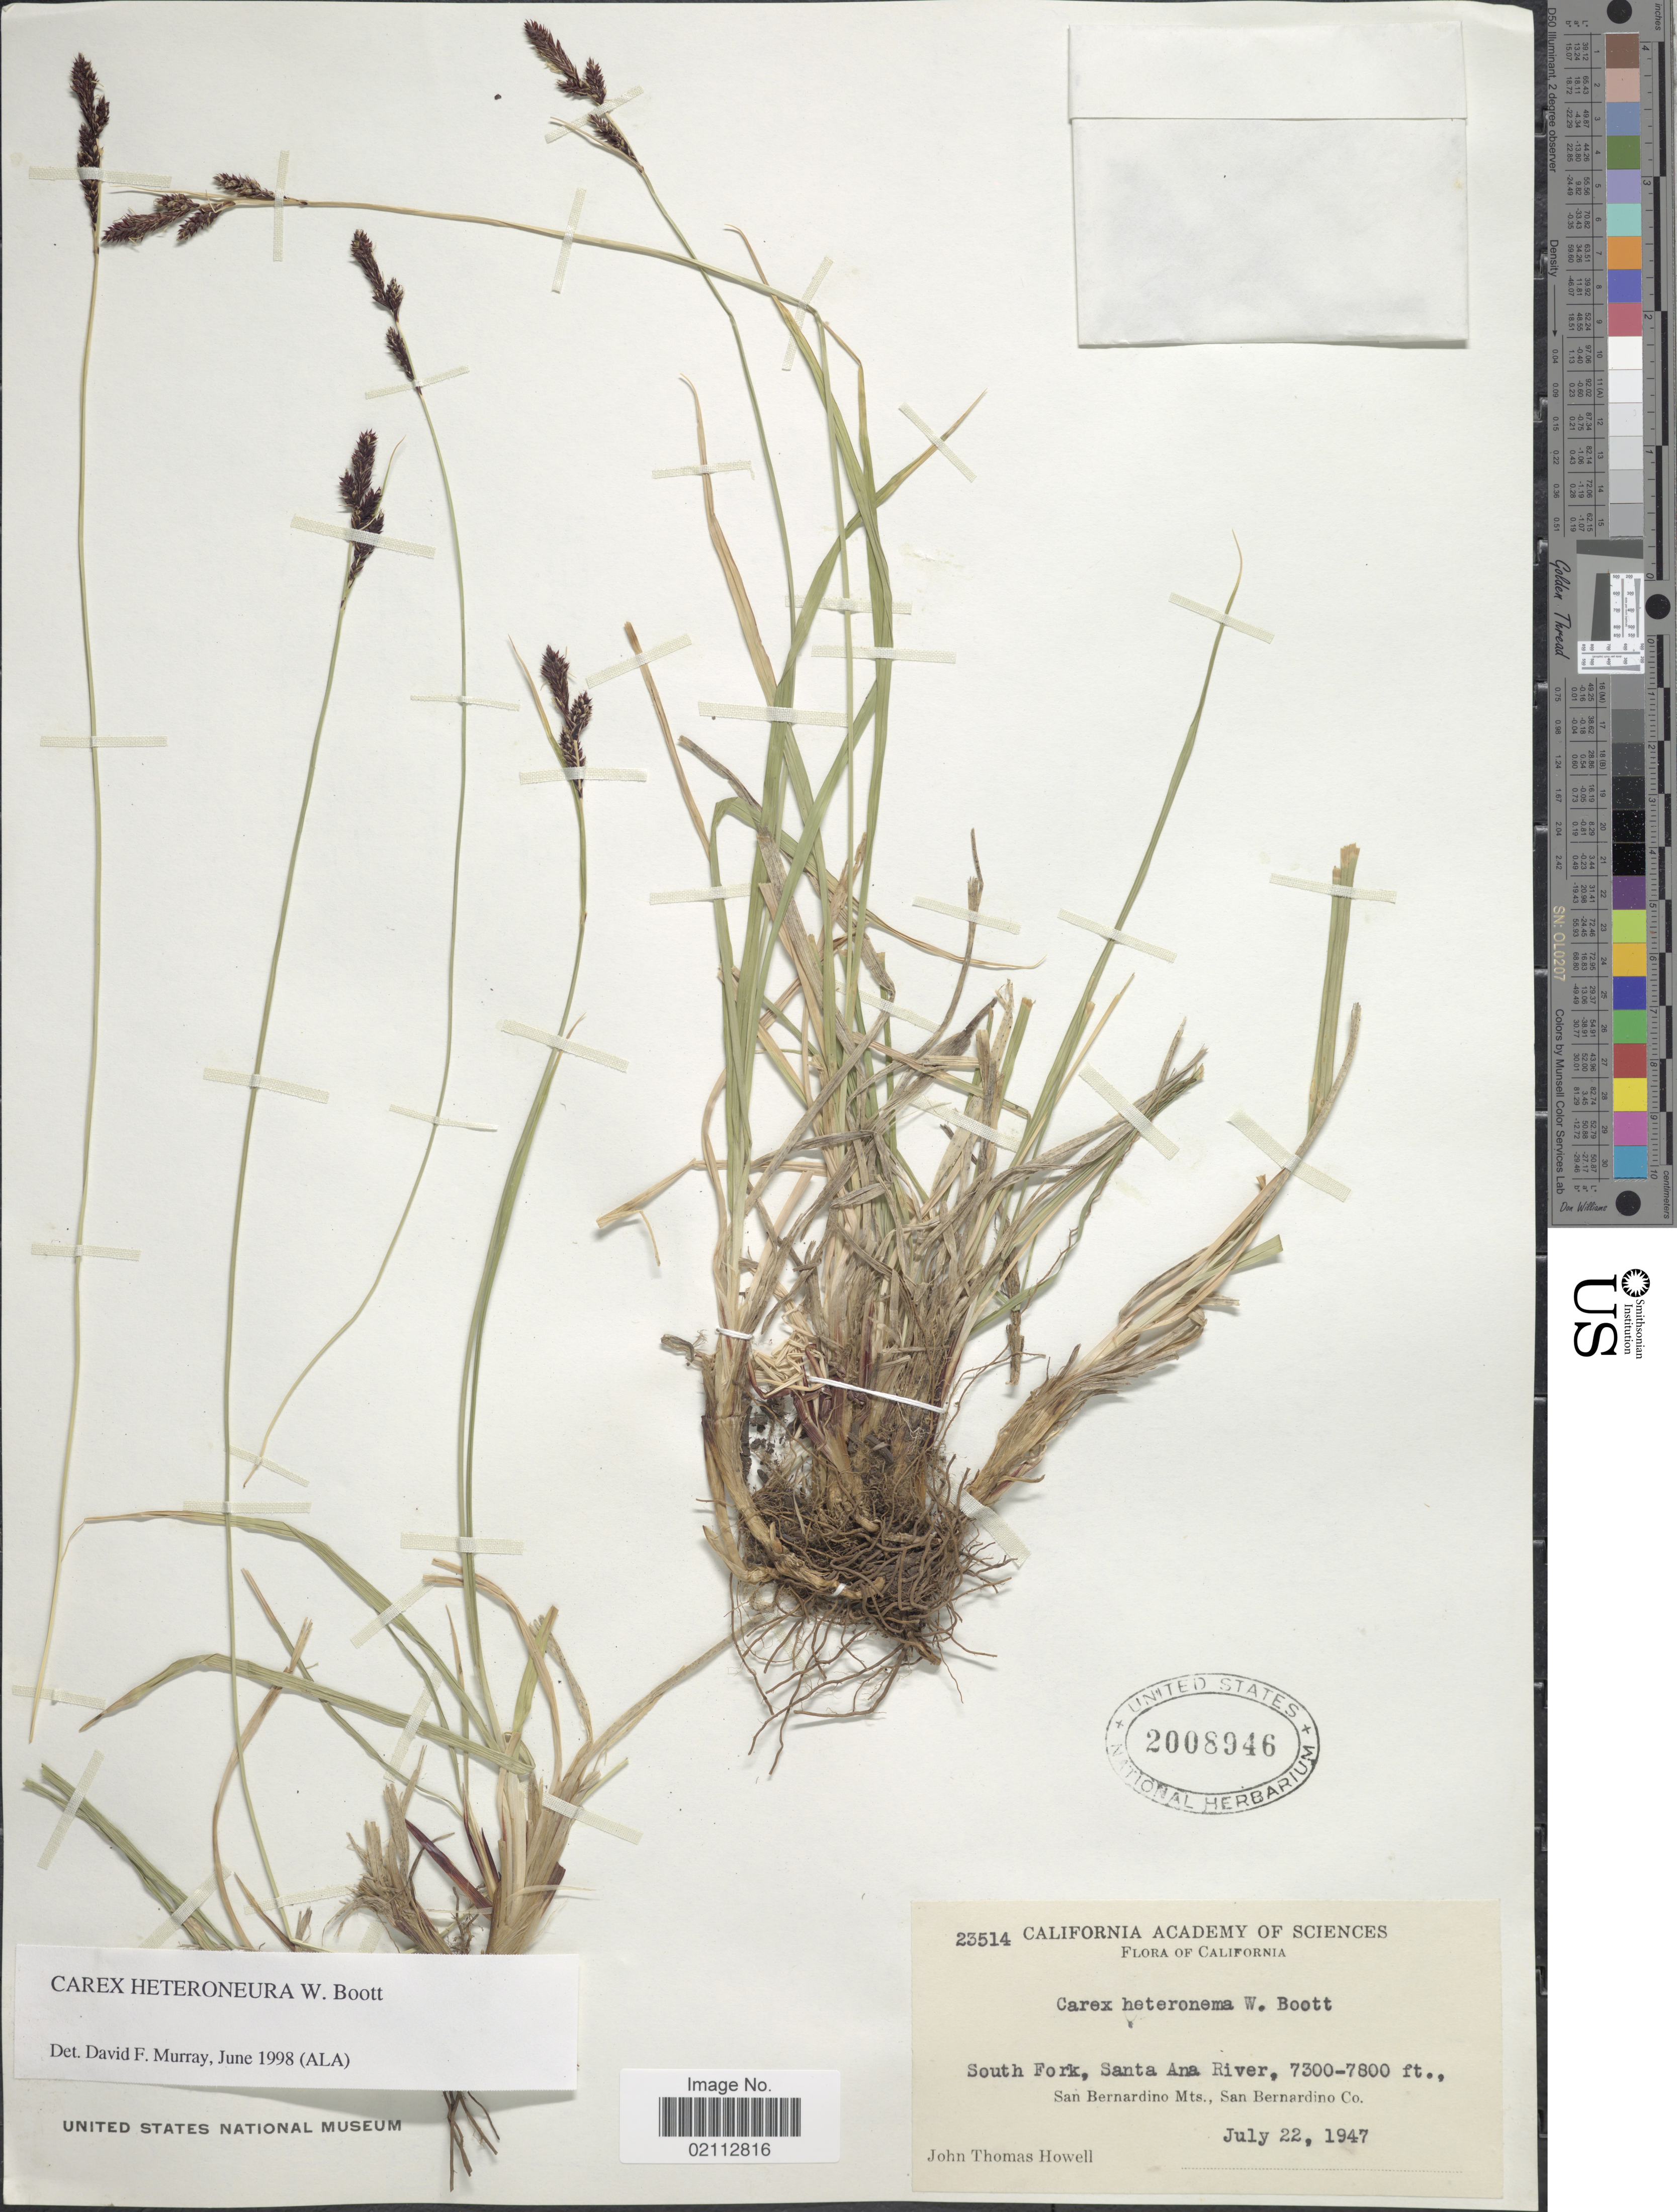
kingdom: Plantae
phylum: Tracheophyta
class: Liliopsida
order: Poales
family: Cyperaceae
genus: Carex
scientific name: Carex heteroneura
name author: S. Watson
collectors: J. T. Howell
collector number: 23514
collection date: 1947-07-22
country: United States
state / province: California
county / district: San Bernardino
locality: South Fork, Santa Ana River. San Bernardino Mts., San Bernardino Co.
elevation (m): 2225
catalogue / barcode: US 2008946